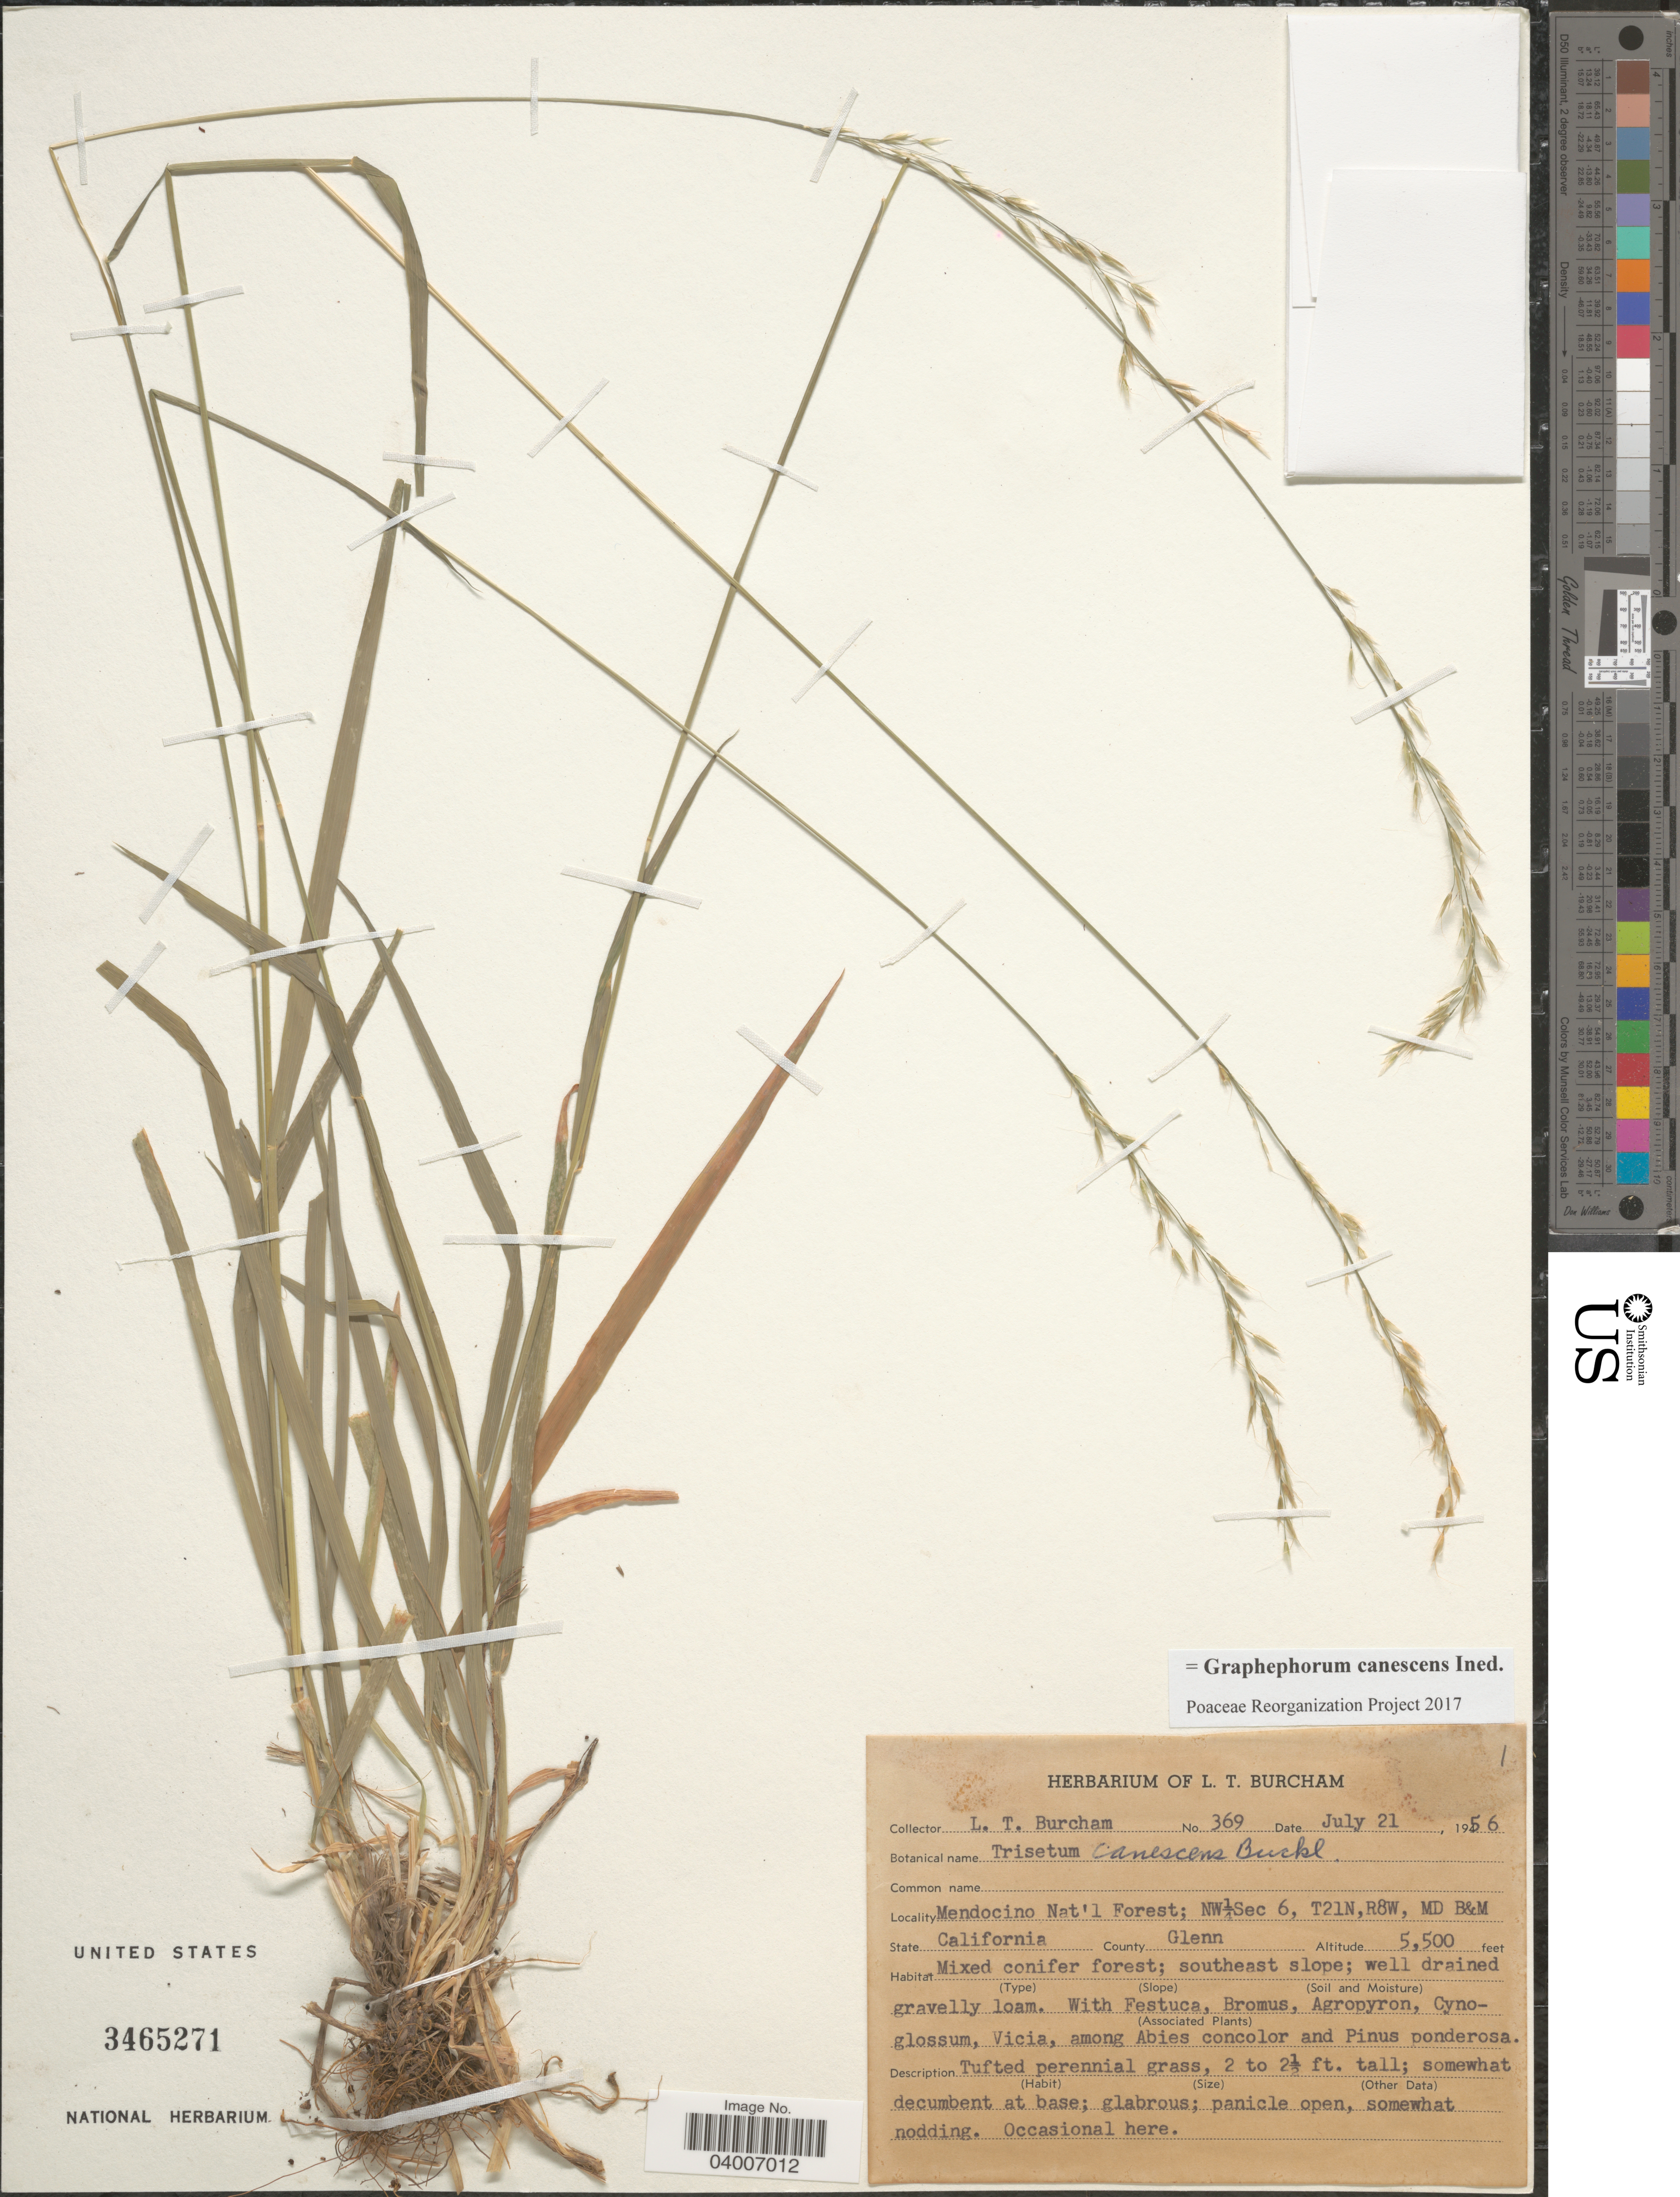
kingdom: Plantae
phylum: Tracheophyta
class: Liliopsida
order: Poales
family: Poaceae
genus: Graphephorum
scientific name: Graphephorum canescens ined.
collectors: L. Burcham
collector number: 369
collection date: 1956-07-21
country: United States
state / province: California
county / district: Glenn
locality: Mendocino Nat'l Forest; NW ¼ Sec 6, T21N, R8W, MD B&M. County Glenn.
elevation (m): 1676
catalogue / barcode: US 3465271